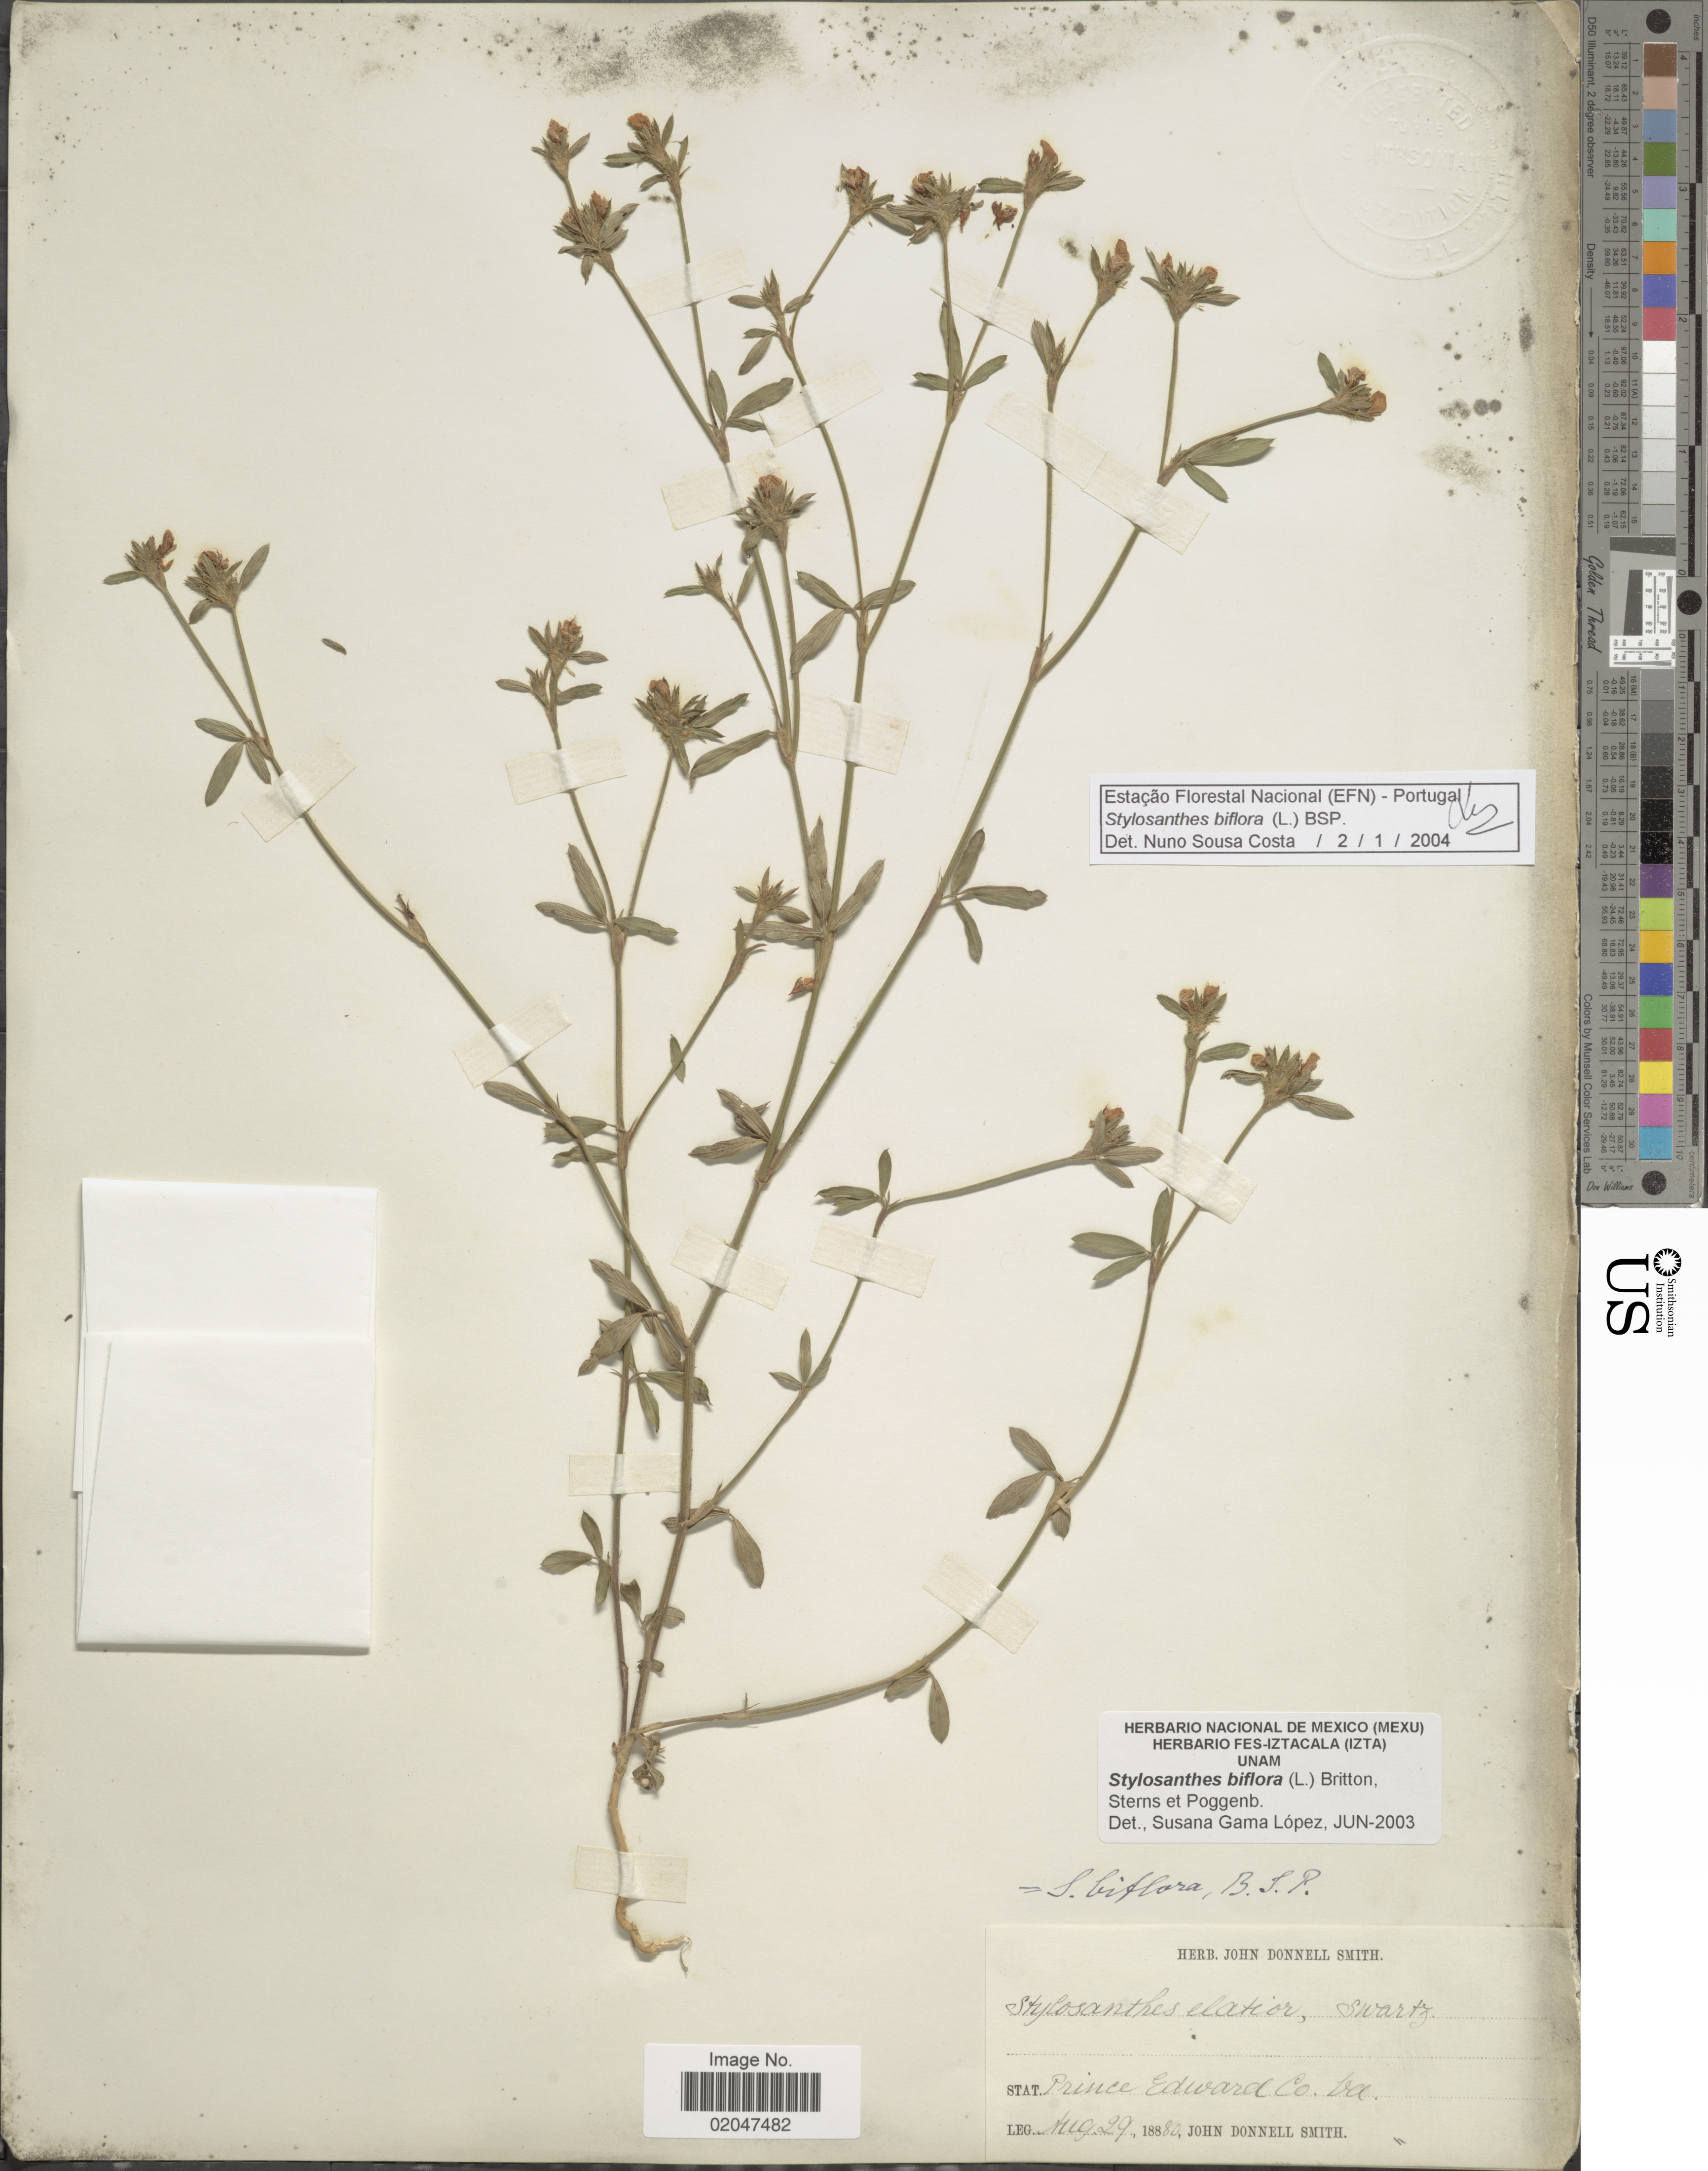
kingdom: Plantae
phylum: Tracheophyta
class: Magnoliopsida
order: Fabales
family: Fabaceae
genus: Stylosanthes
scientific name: Stylosanthes biflora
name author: (L.) Britton et al.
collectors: J. Donnell Smith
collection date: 1880-08-29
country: United States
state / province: Virginia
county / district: Prince Edward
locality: Prince Edward Co. Va